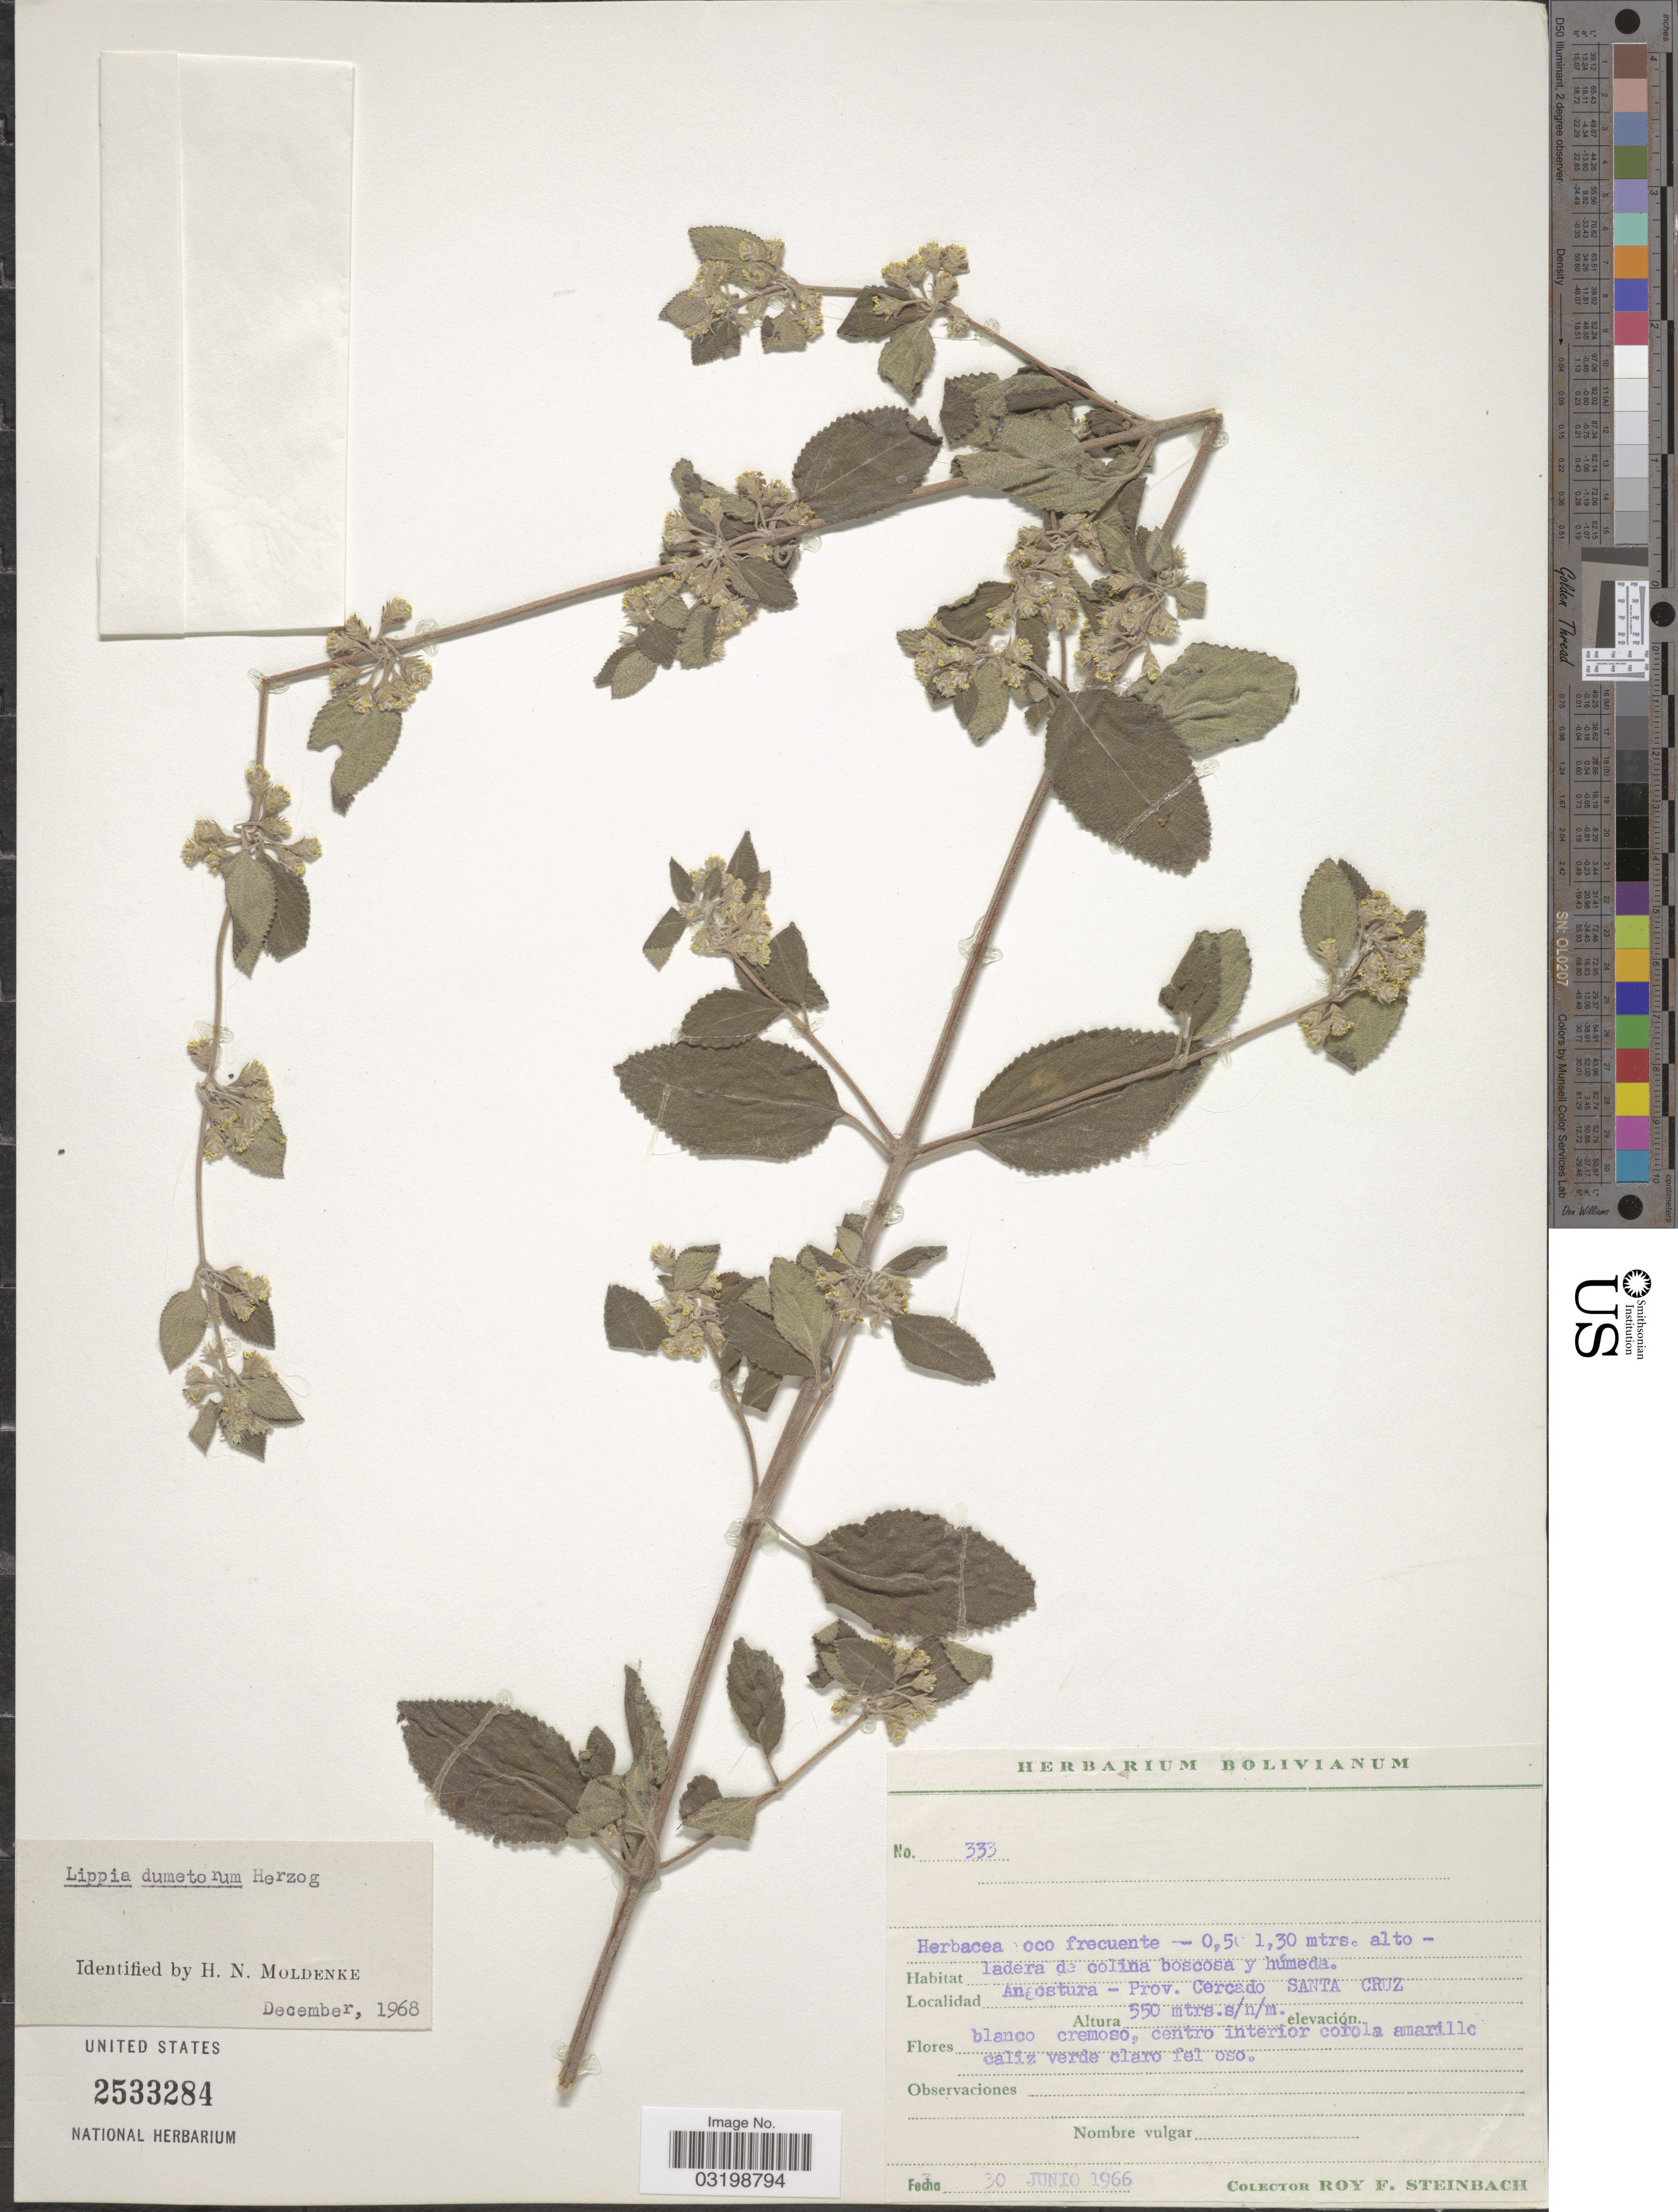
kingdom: Plantae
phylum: Tracheophyta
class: Magnoliopsida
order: Lamiales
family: Verbenaceae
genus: Lippia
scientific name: Lippia dumetorum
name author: Herzog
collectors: R. F. Steinbach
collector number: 333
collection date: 1966-06-30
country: Bolivia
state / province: Santa Cruz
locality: Angostura - Prov. Cercado.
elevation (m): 550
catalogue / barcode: US 2533284